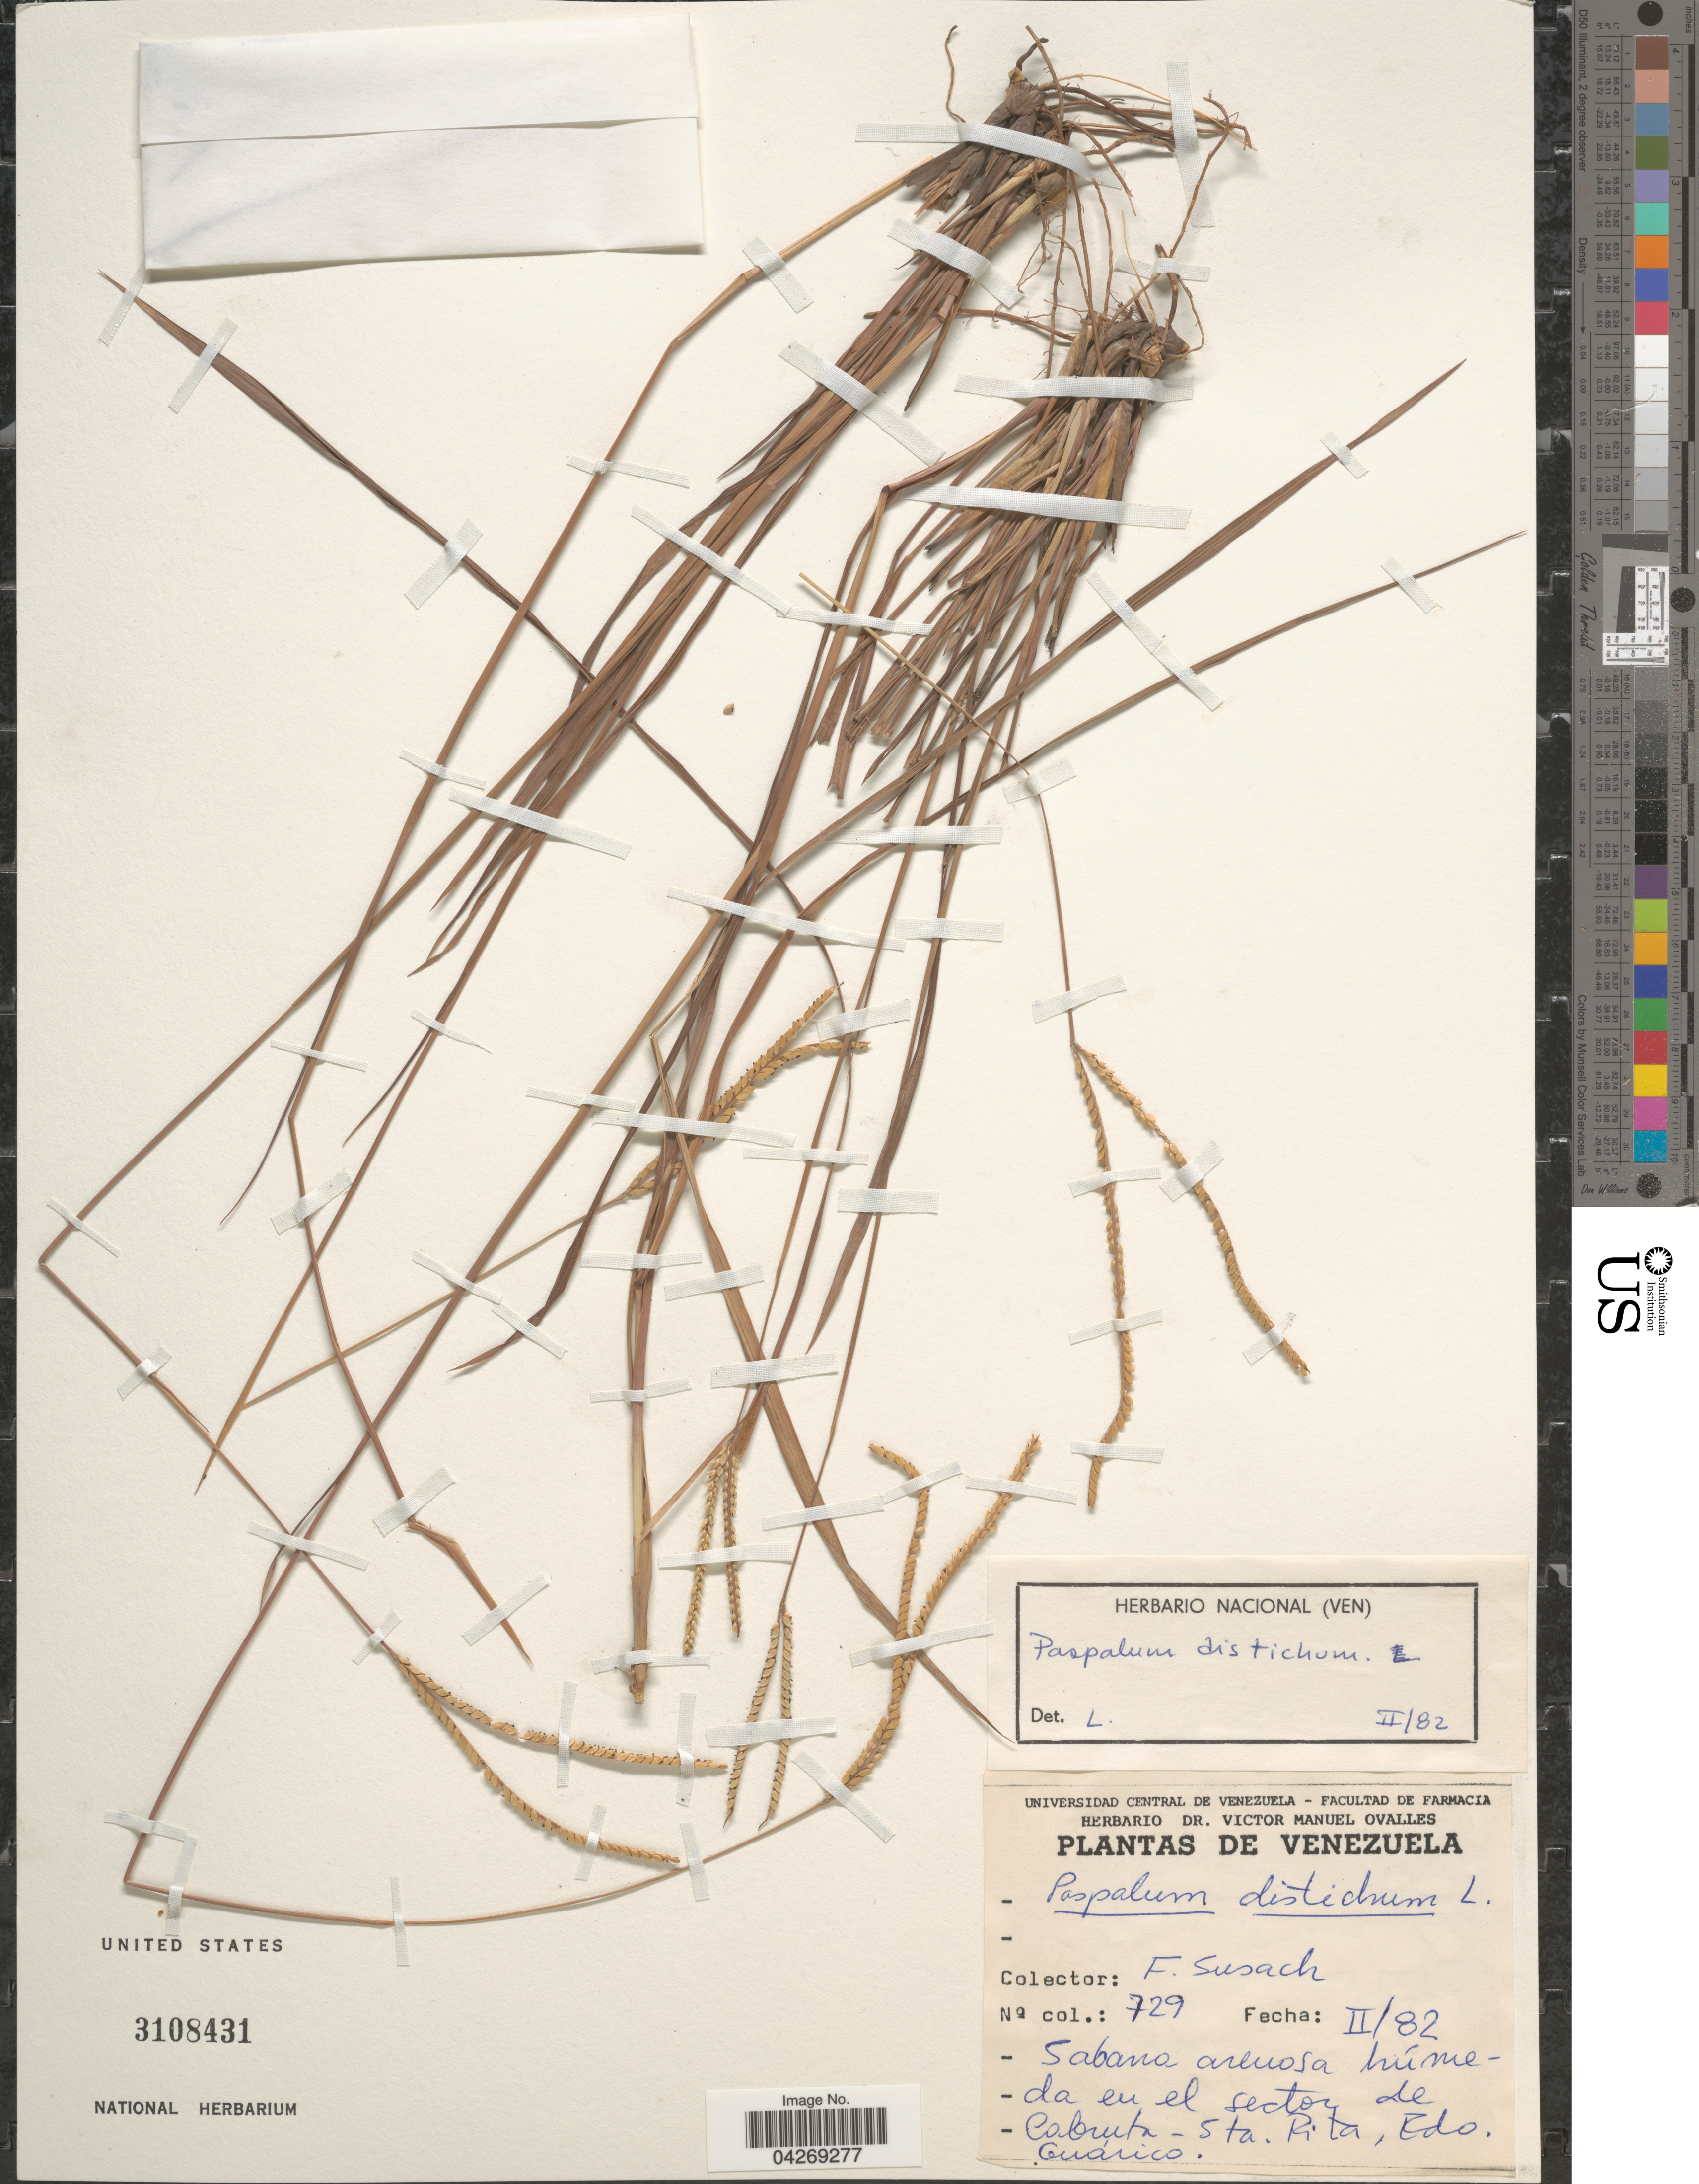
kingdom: Plantae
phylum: Tracheophyta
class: Liliopsida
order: Poales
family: Poaceae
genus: Paspalum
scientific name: Paspalum distichum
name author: L.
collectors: F. Susach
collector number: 729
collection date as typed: Transcribed d/m/y: /2/82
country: Venezuela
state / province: Guarico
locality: Sabana arenosa húmeda en el sector de Cabruta - Sta. Rita.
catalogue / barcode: US 3108431